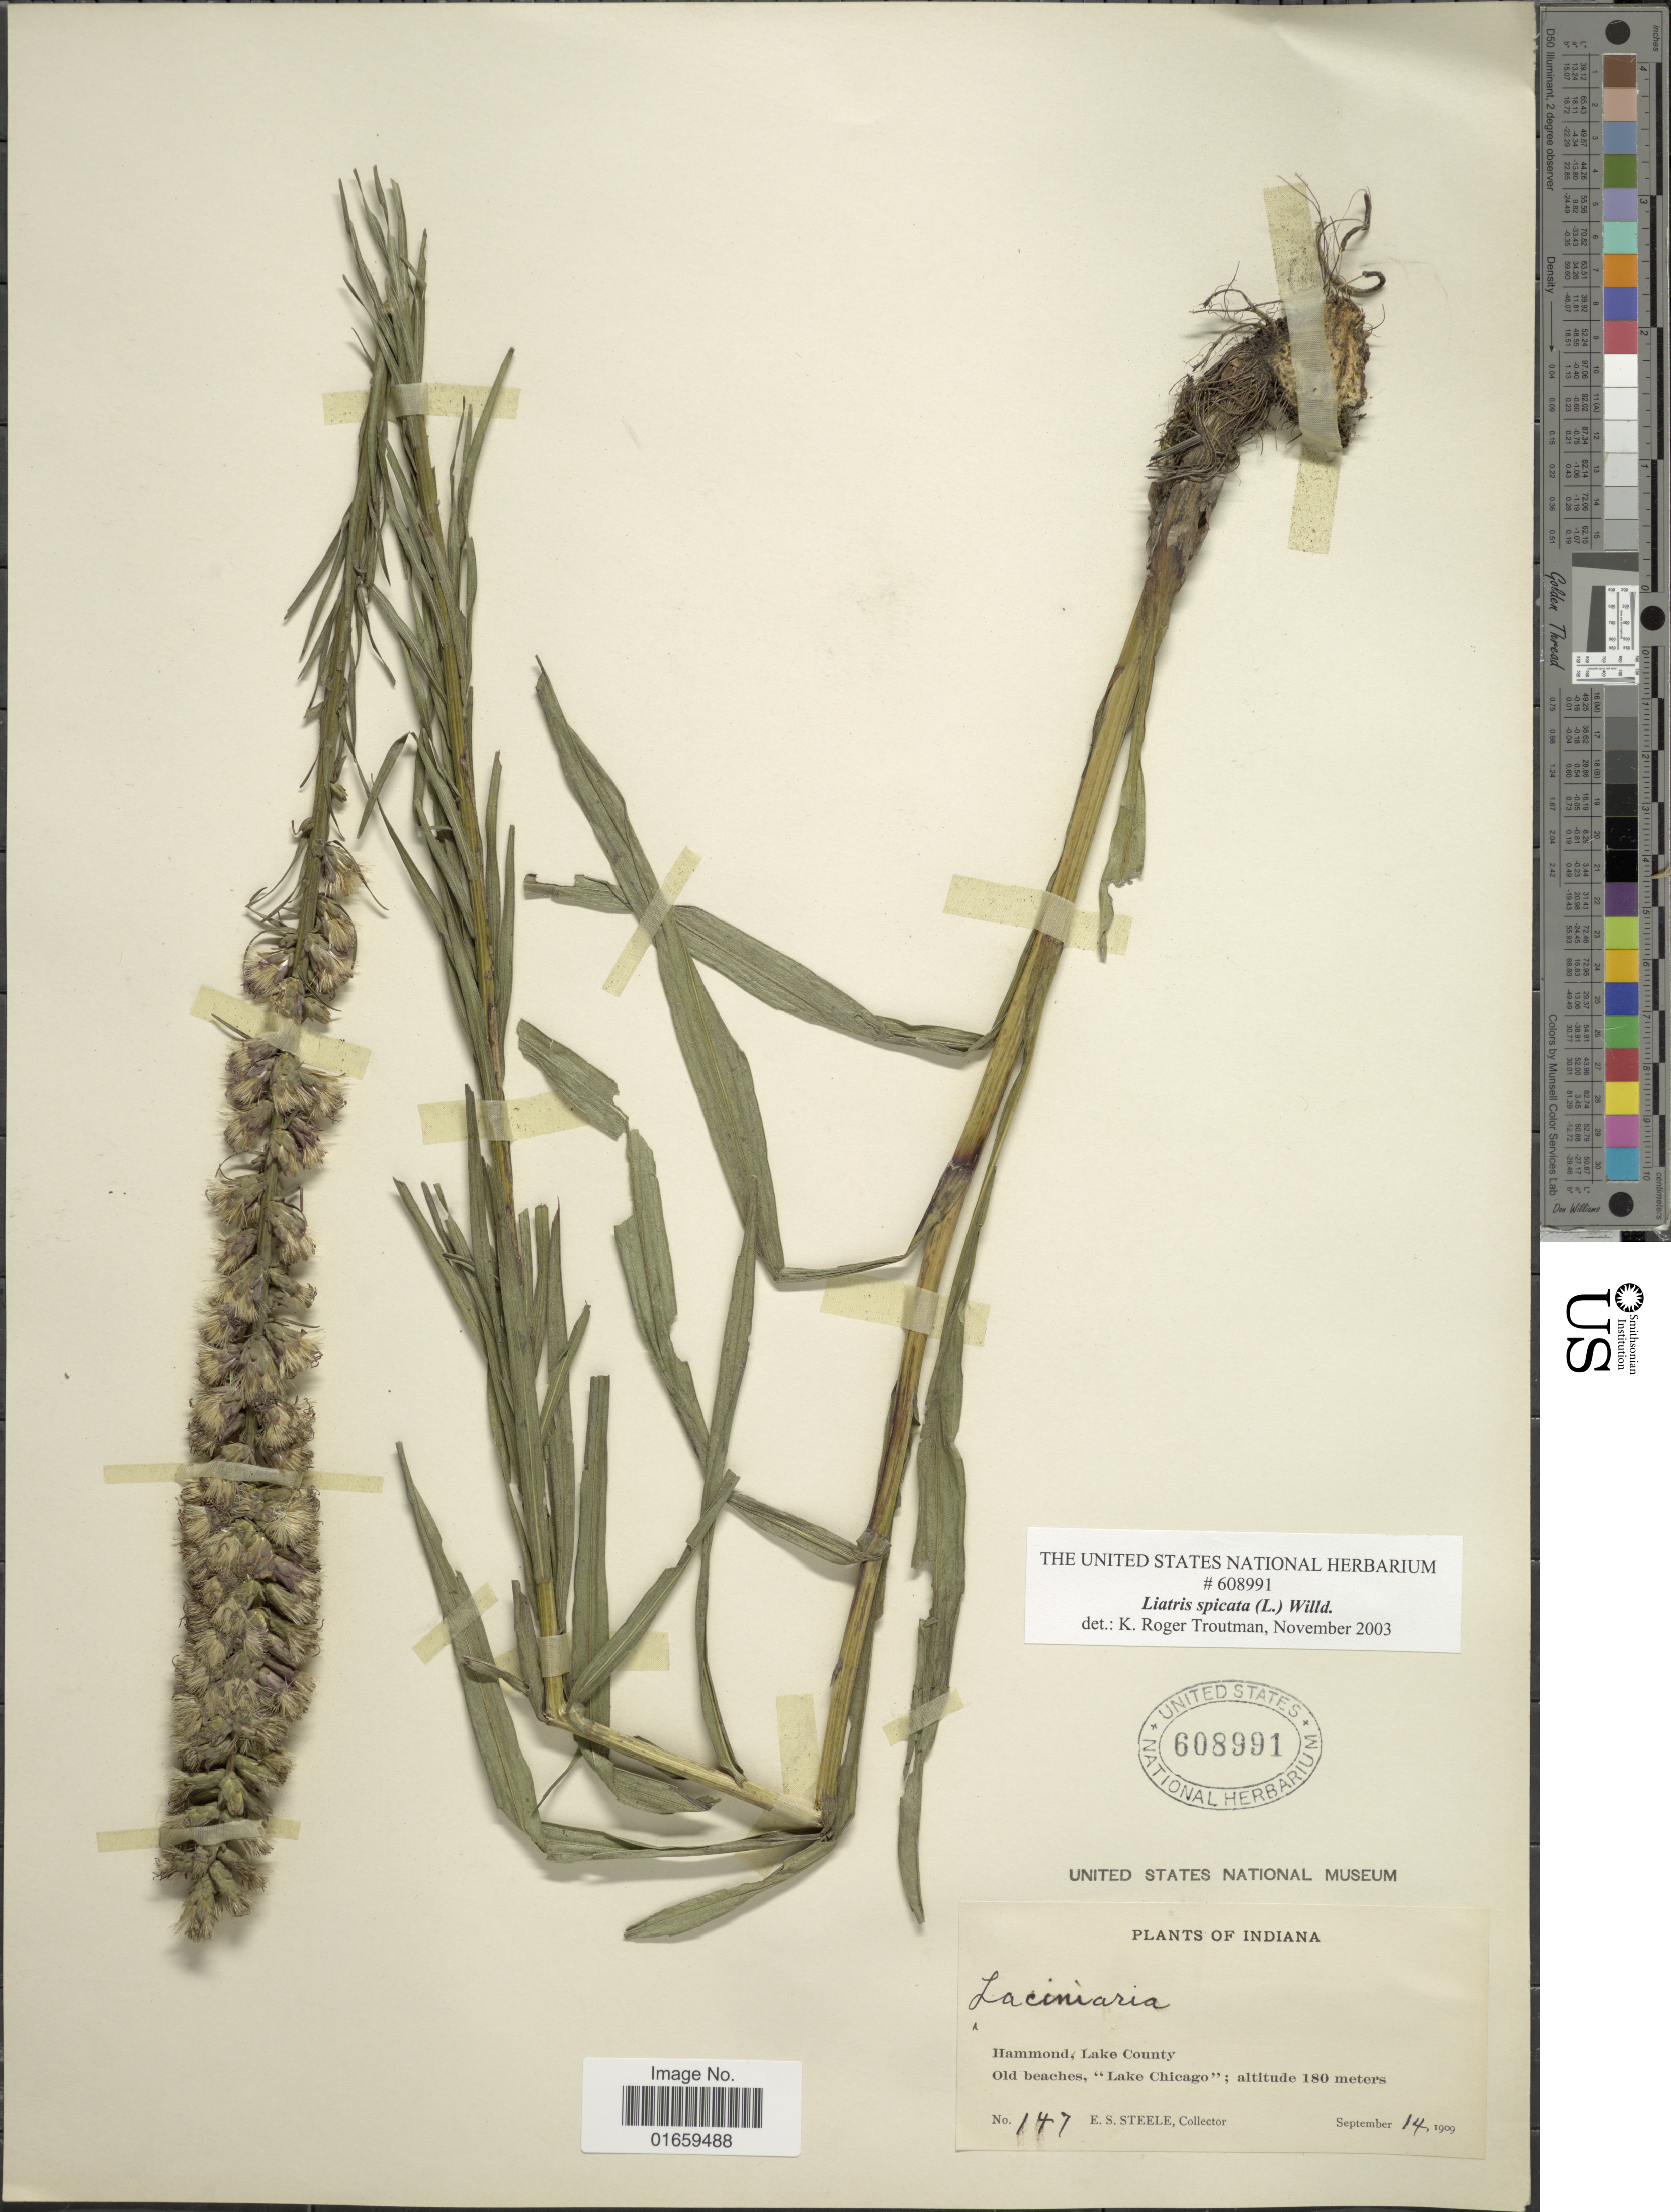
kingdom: Plantae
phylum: Tracheophyta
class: Magnoliopsida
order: Asterales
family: Asteraceae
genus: Liatris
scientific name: Liatris spicata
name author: (L.) Willd.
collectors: E. Steele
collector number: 147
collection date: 1909-09-14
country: United States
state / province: Indiana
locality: Indiana Harbor, Lake County, Old beaches, "Lake Chicago"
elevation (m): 180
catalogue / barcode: US 608991